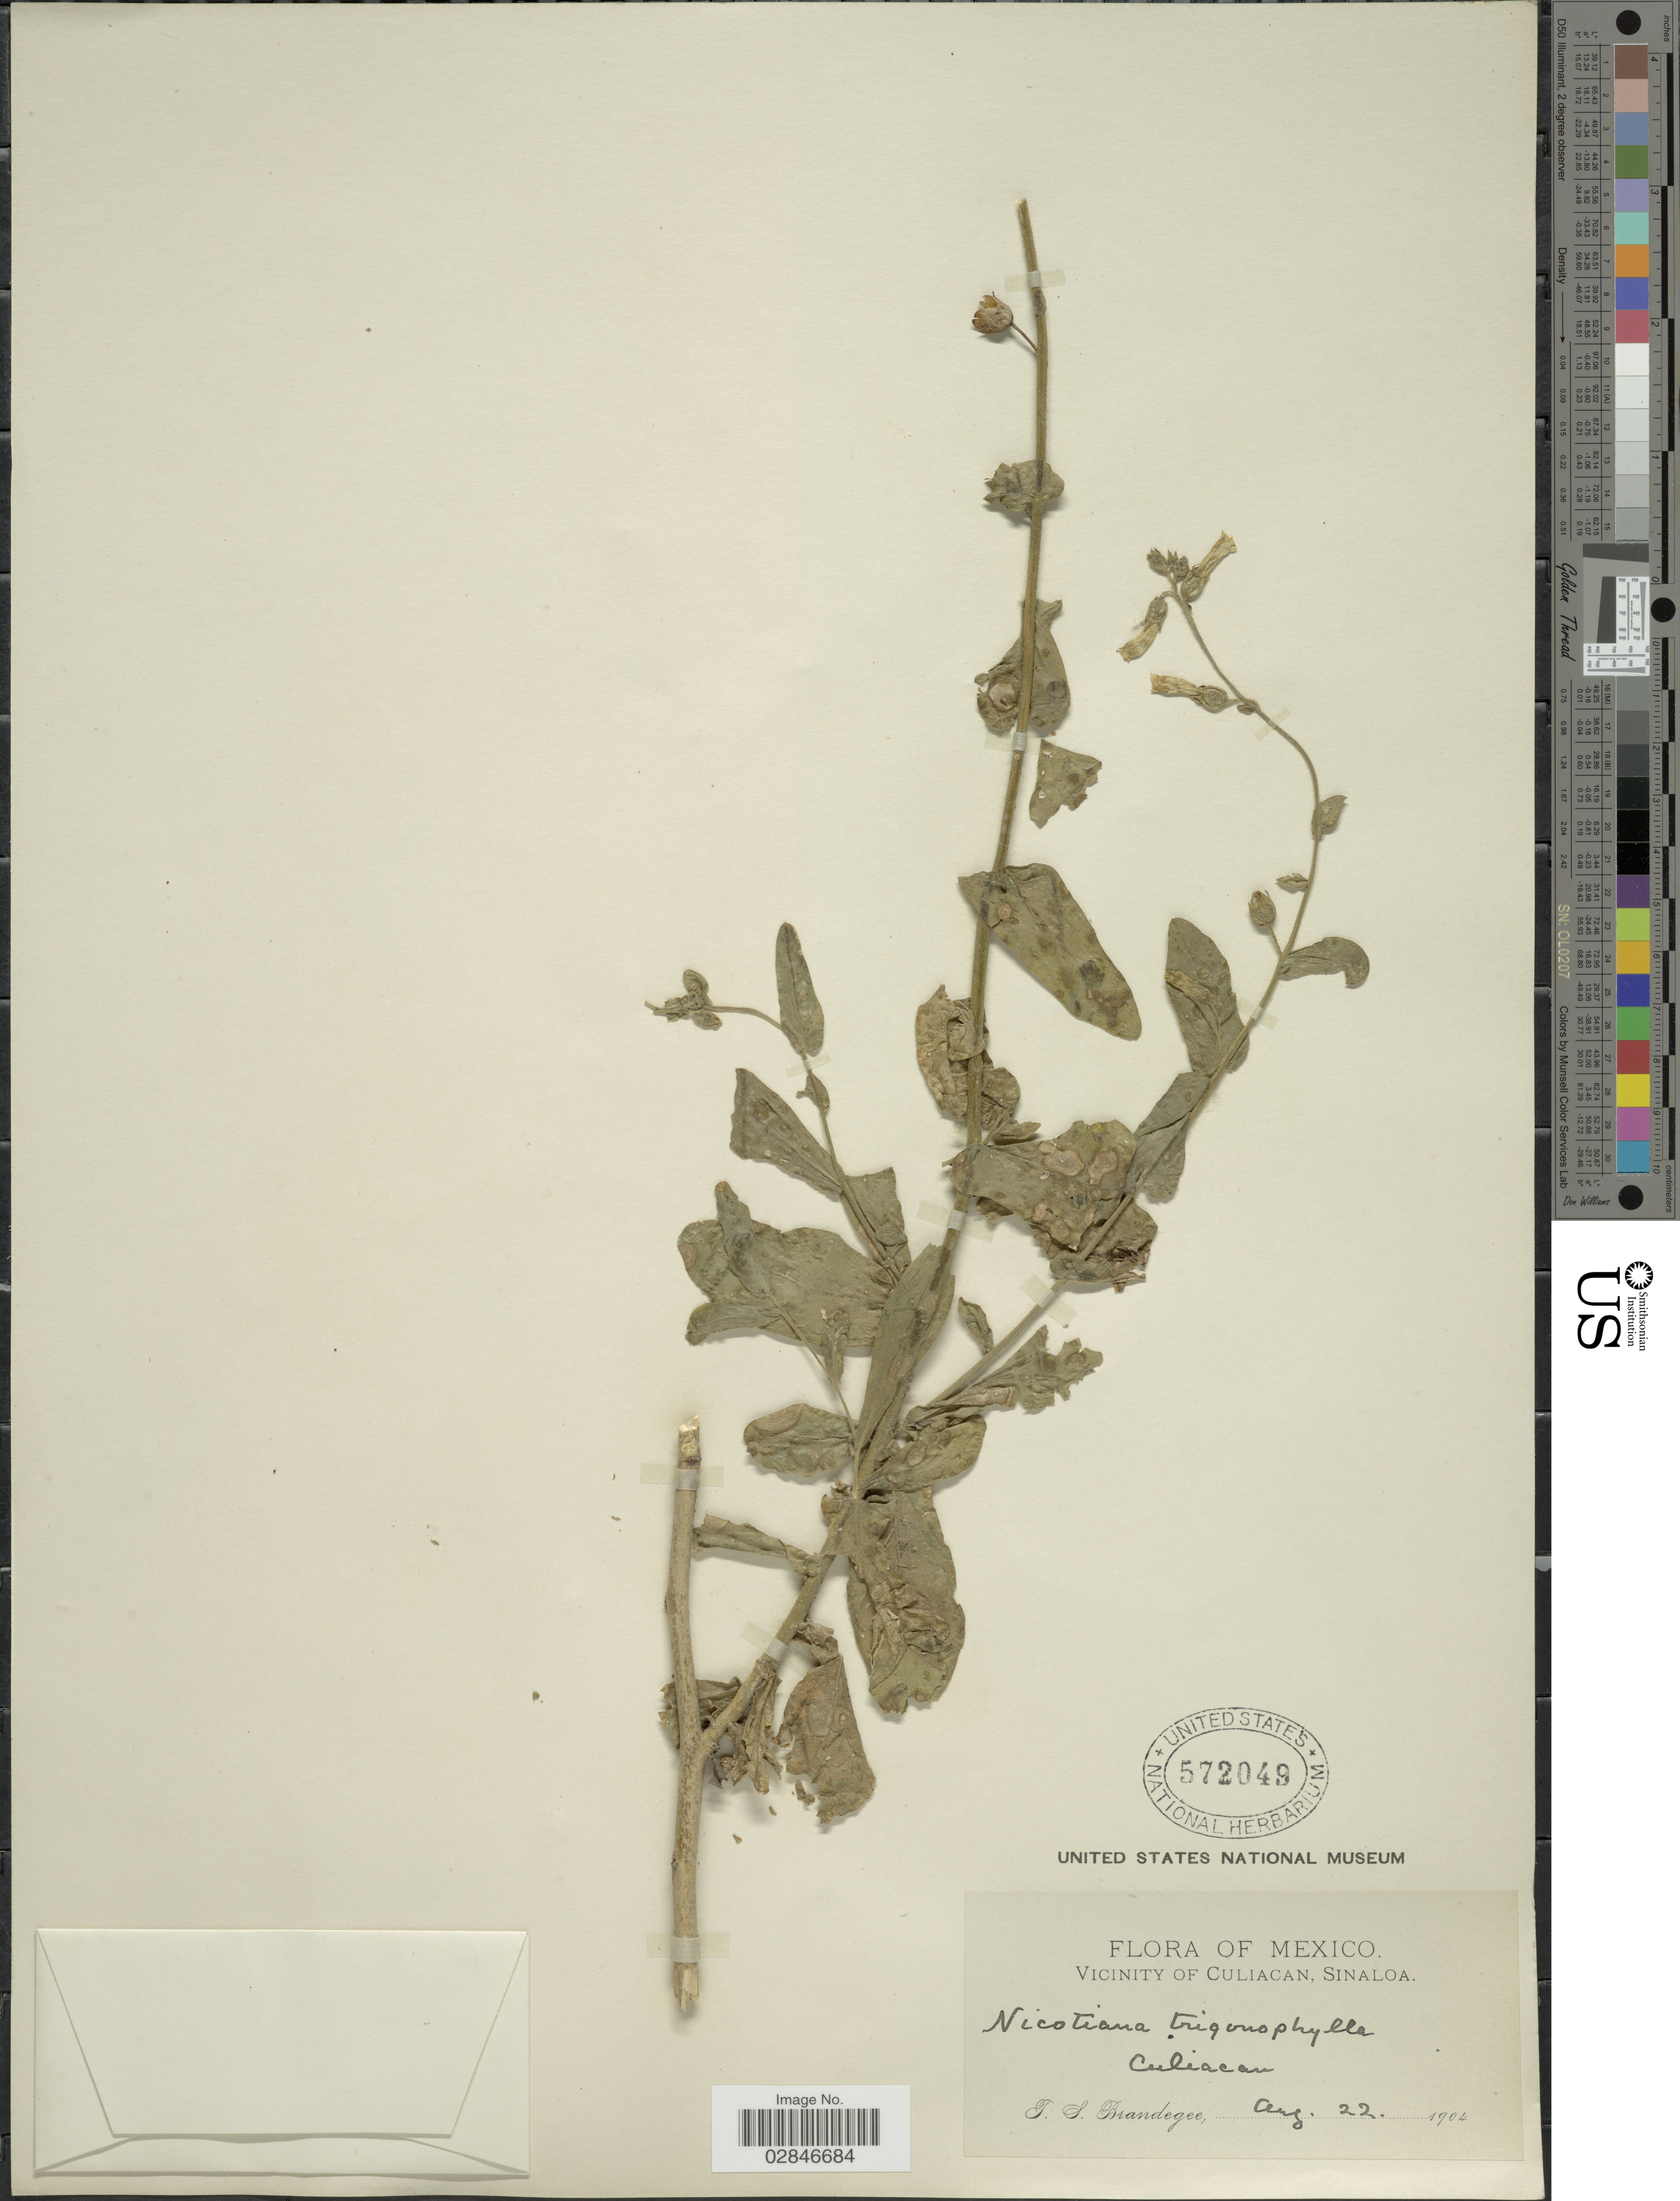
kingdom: Plantae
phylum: Tracheophyta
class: Magnoliopsida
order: Solanales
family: Solanaceae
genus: Nicotiana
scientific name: Nicotiana trigonophylla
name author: Dunal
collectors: T. S. Brandegee (herbarium)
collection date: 1904-08-22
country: Mexico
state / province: Sinaloa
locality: Vicinity of Culiacan, Culiacan.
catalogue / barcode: US 572049